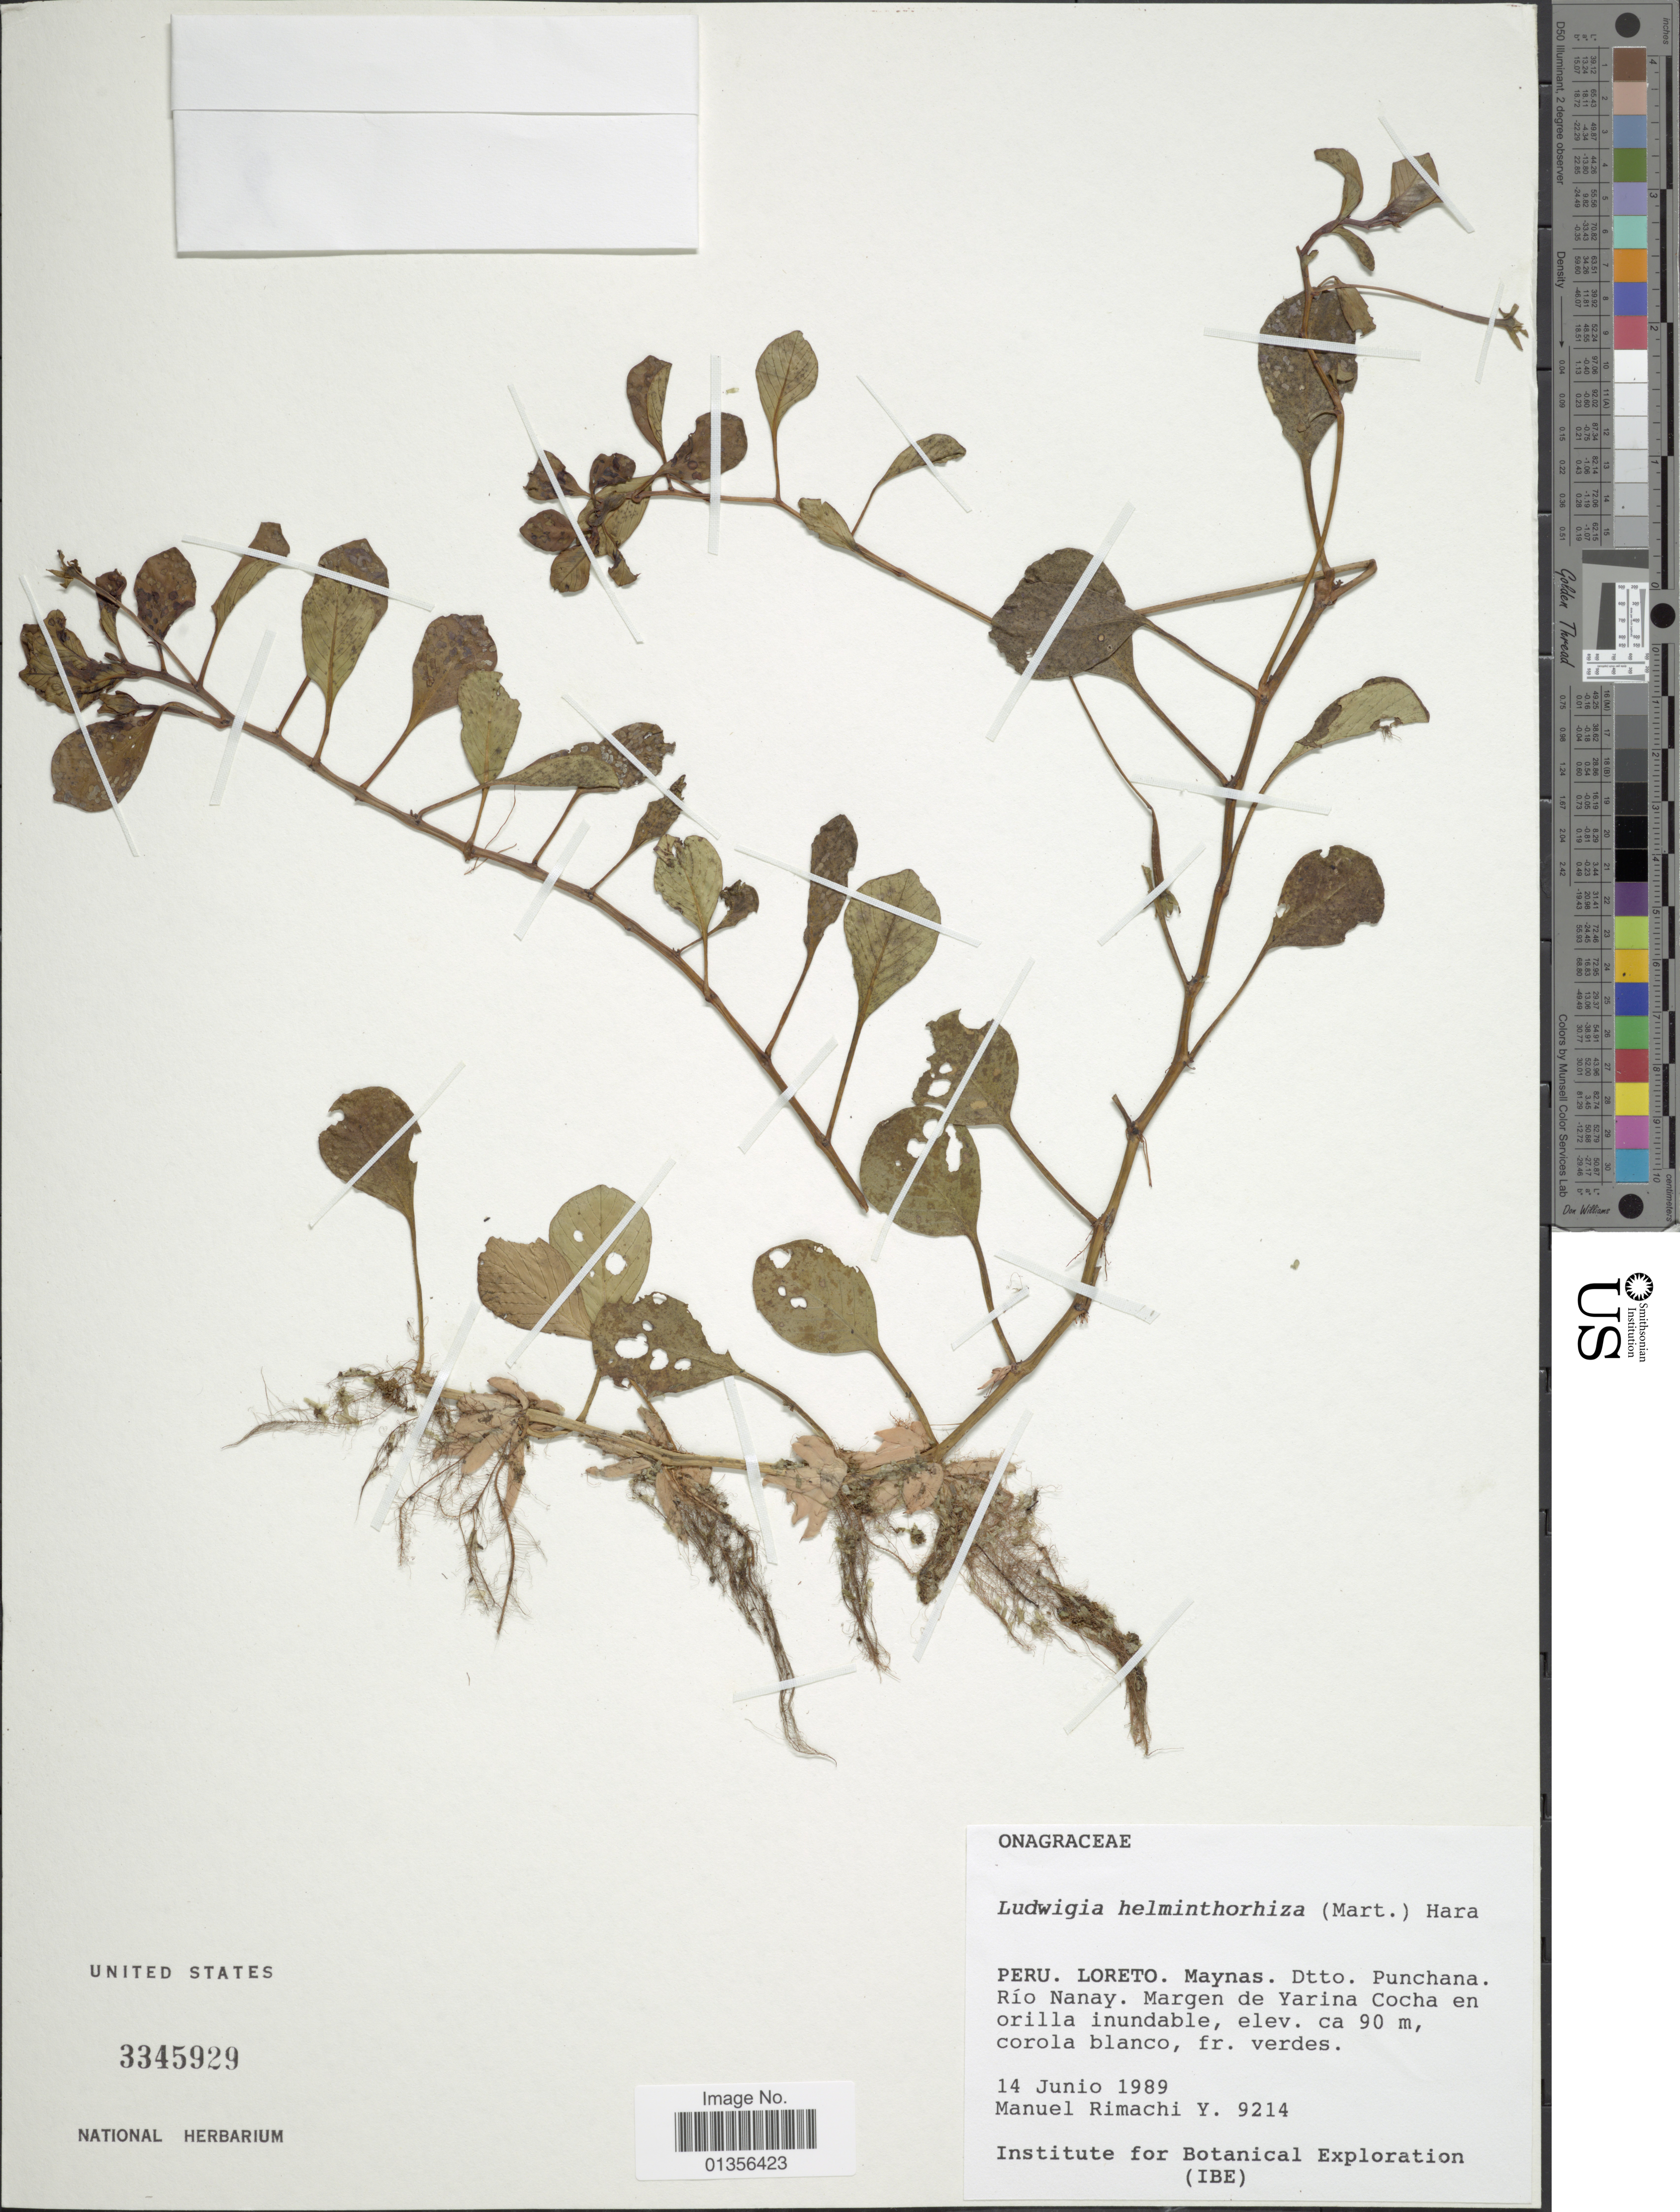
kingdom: Plantae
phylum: Tracheophyta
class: Magnoliopsida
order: Myrtales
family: Onagraceae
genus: Ludwigia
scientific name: Ludwigia helminthorrhiza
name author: (Mart.) H. Hara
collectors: M. Rimachi Y.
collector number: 9214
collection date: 1989-06-14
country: Peru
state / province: Loreto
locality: Maynas. Dtto. Punchana. Río Nanay. Margen de Yarina Cocha en orilla inundable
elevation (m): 90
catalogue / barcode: US 3345929